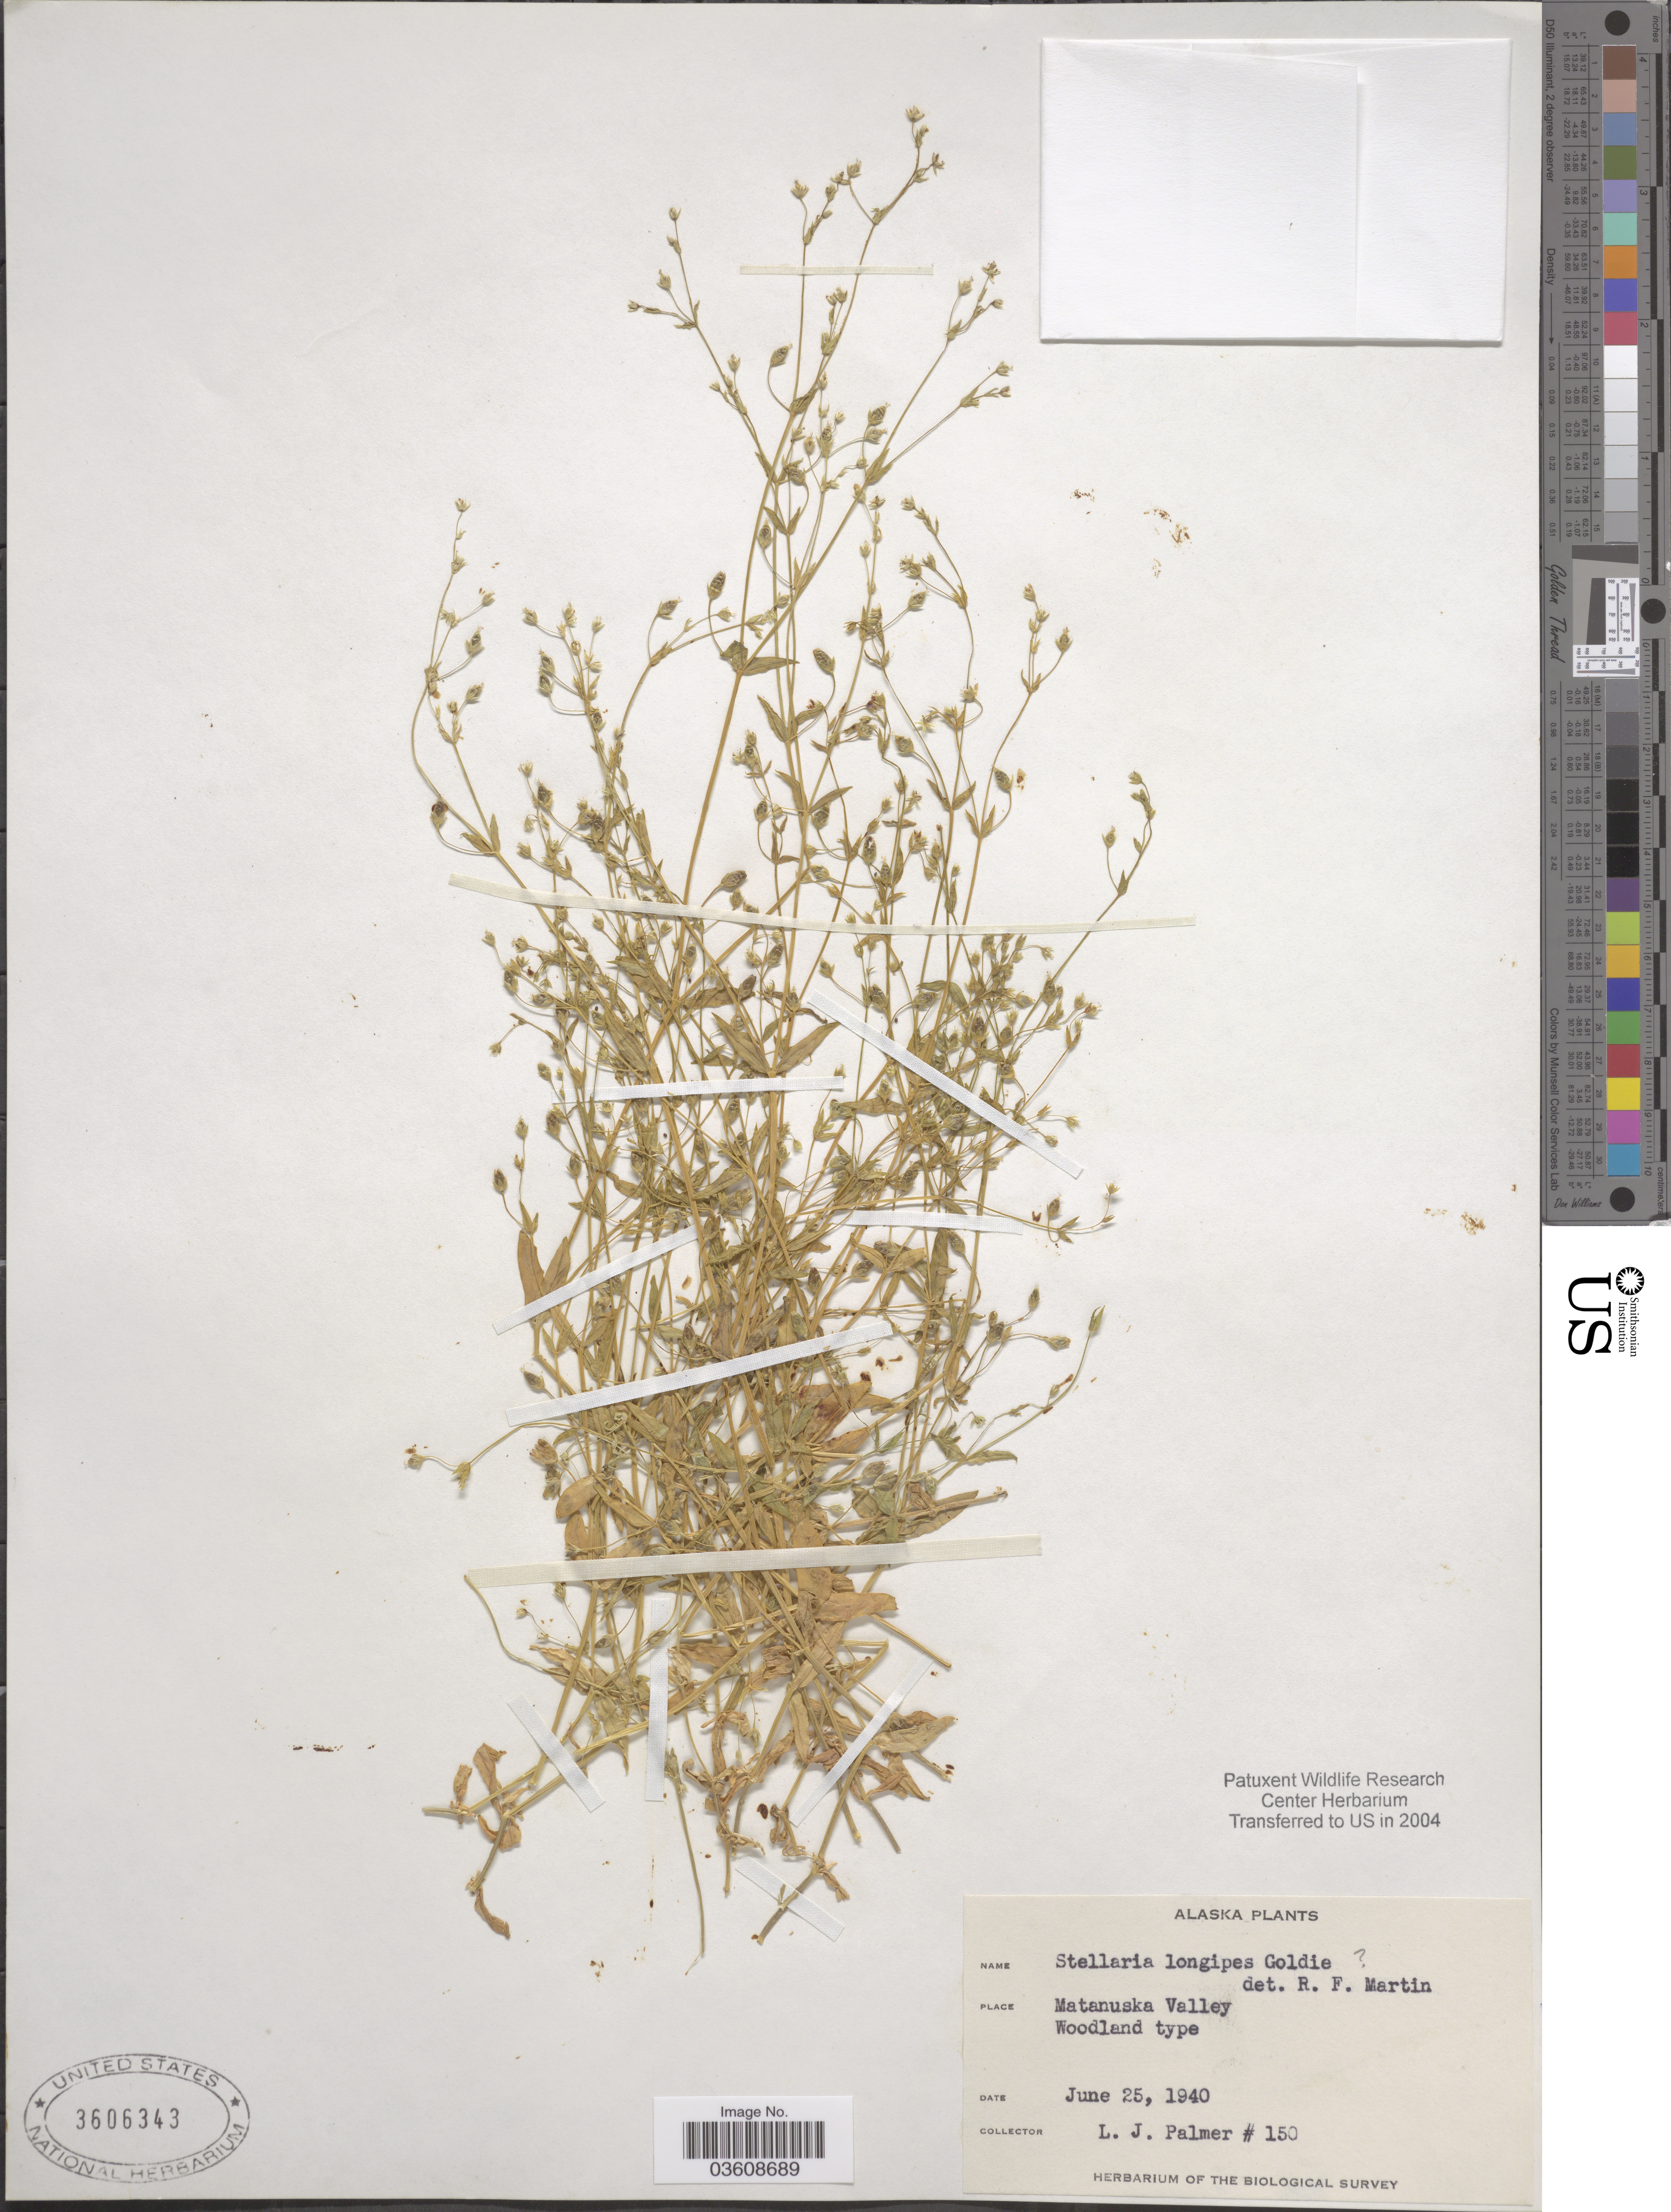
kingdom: Plantae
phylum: Tracheophyta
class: Magnoliopsida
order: Caryophyllales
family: Caryophyllaceae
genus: Stellaria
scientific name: Stellaria longipes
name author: Goldie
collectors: L. J. Palmer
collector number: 150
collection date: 1940-06-25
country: United States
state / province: Alaska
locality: Matanuska Valley.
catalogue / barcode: US 3606343